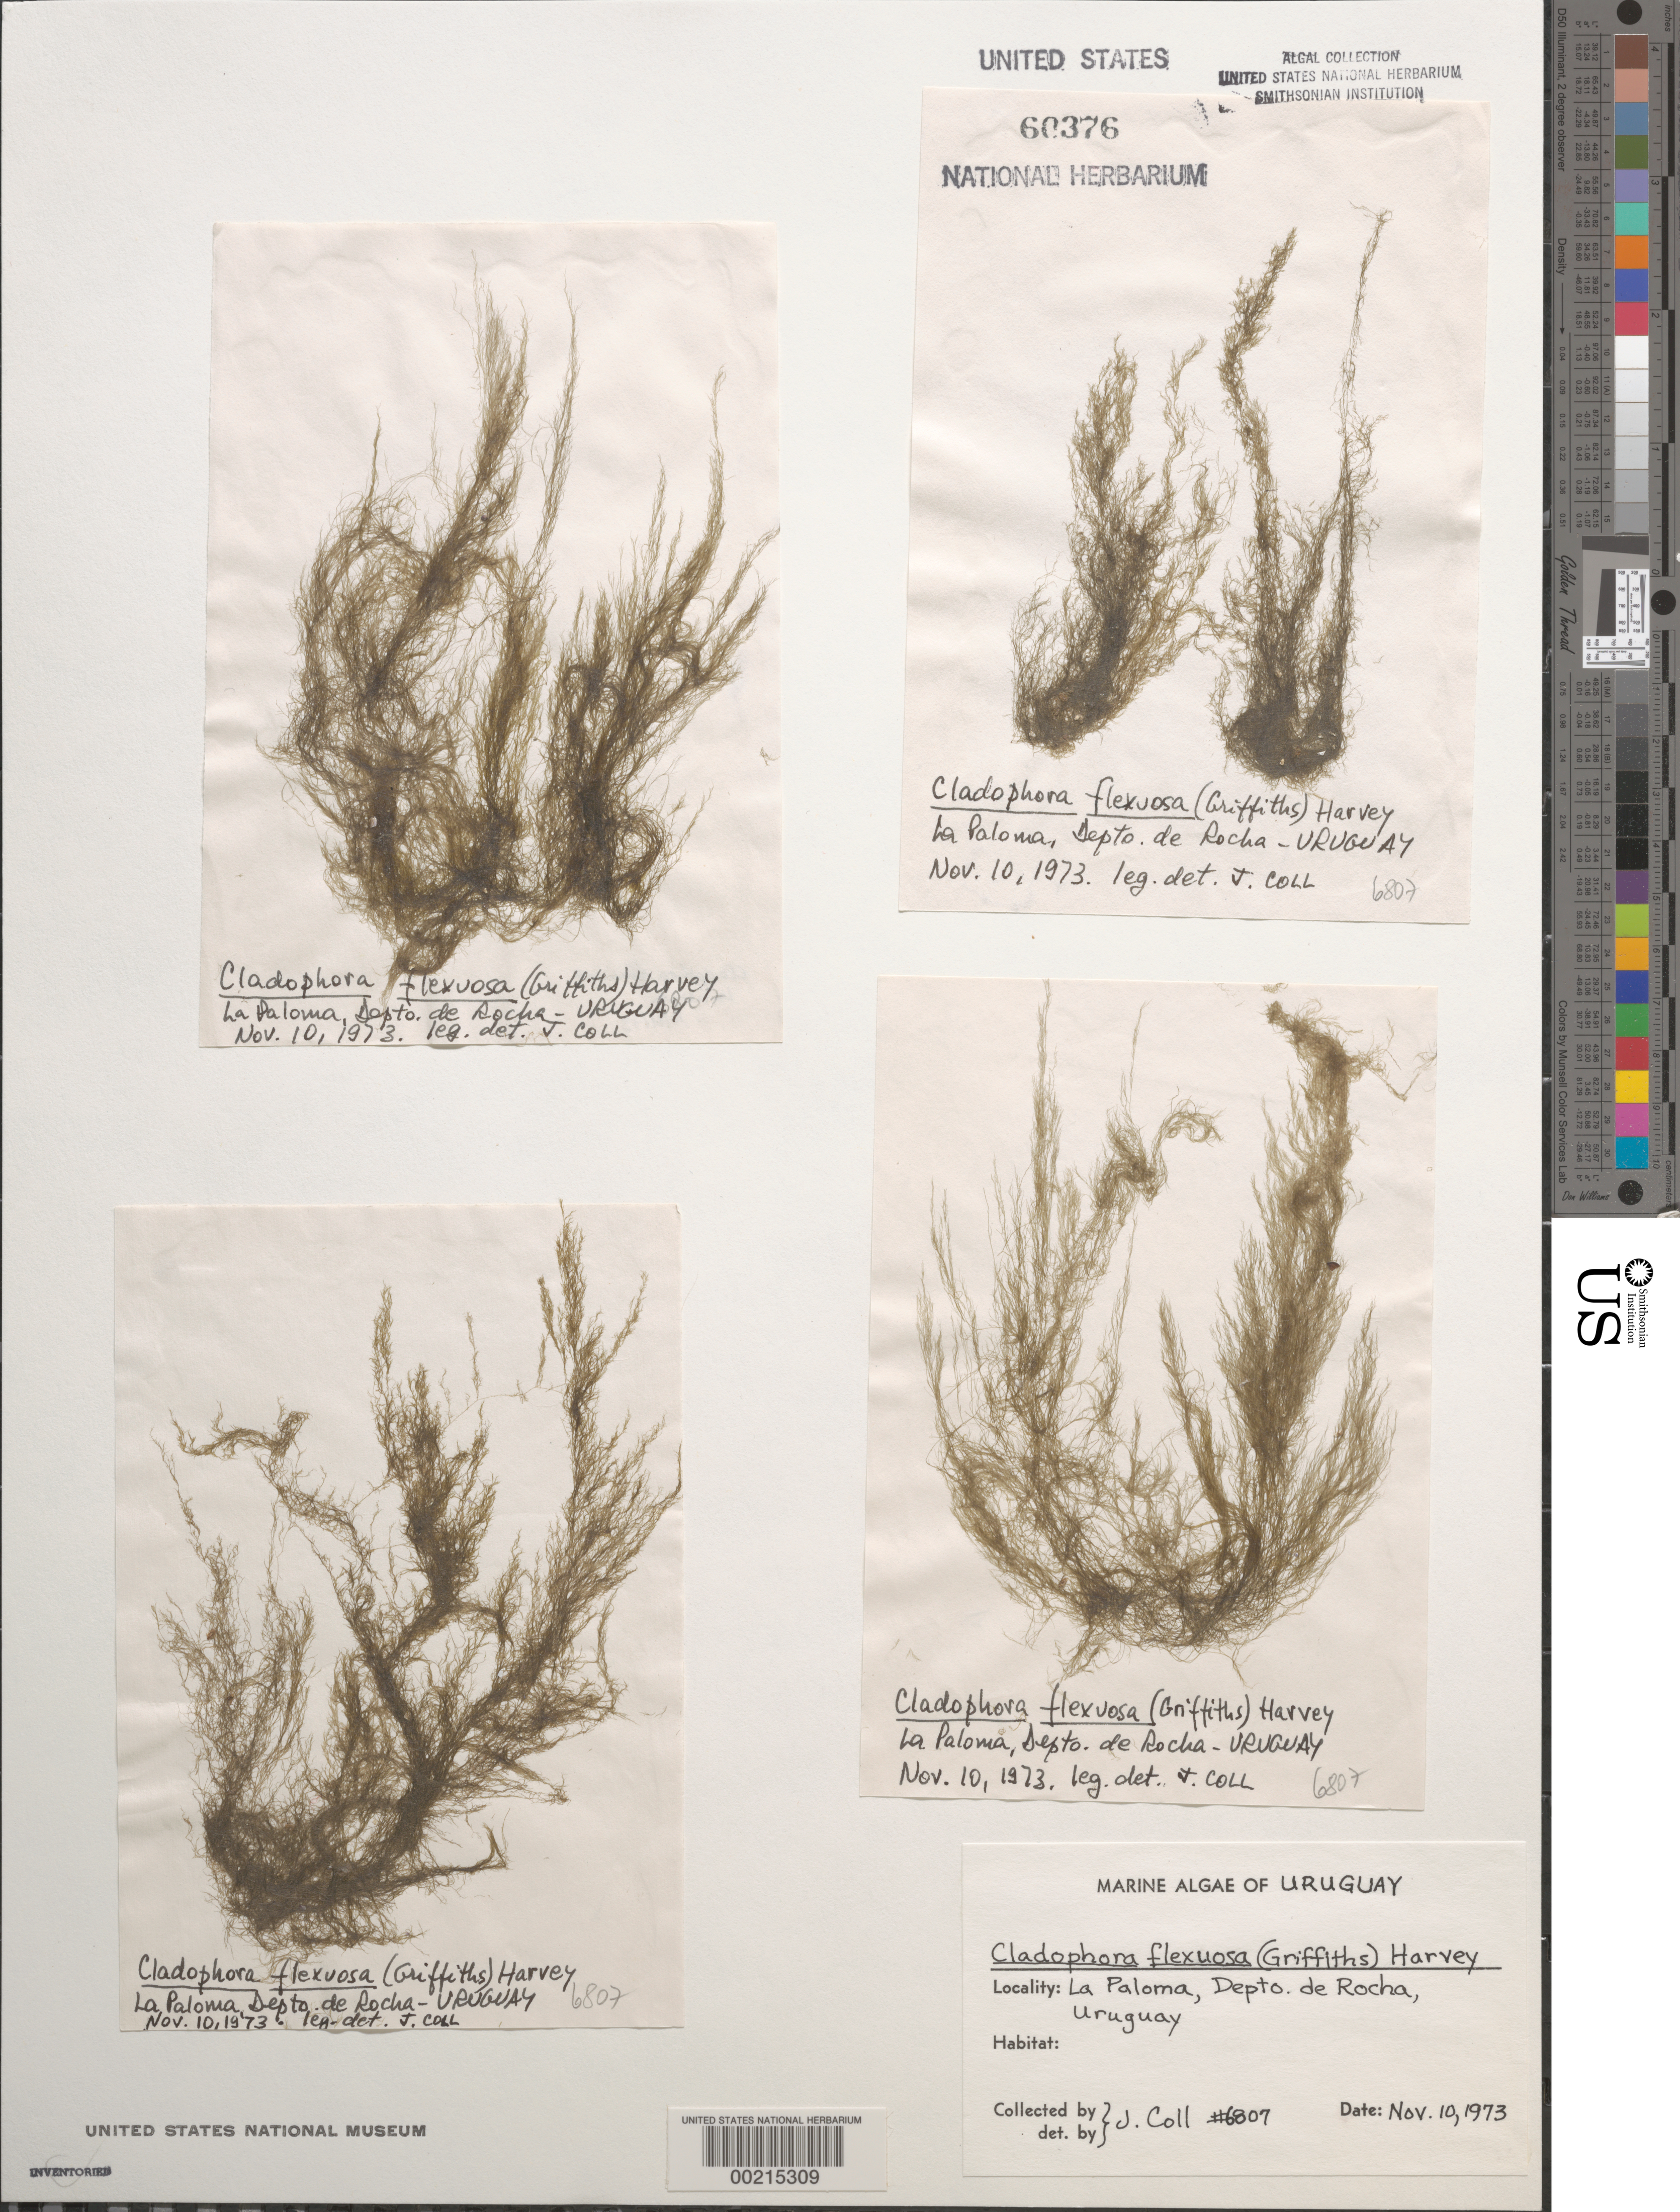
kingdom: Plantae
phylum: Chlorophyta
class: Ulvophyceae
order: Cladophorales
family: Cladophoraceae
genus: Cladophora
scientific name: Cladophora flexuosa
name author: (O.F. Muell.) Kütz.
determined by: Coll, P.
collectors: J. Coll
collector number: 6807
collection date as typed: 10 Nov 1973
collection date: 1973-11-10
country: Uruguay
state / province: Rocha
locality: La Paloma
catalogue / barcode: US 60376